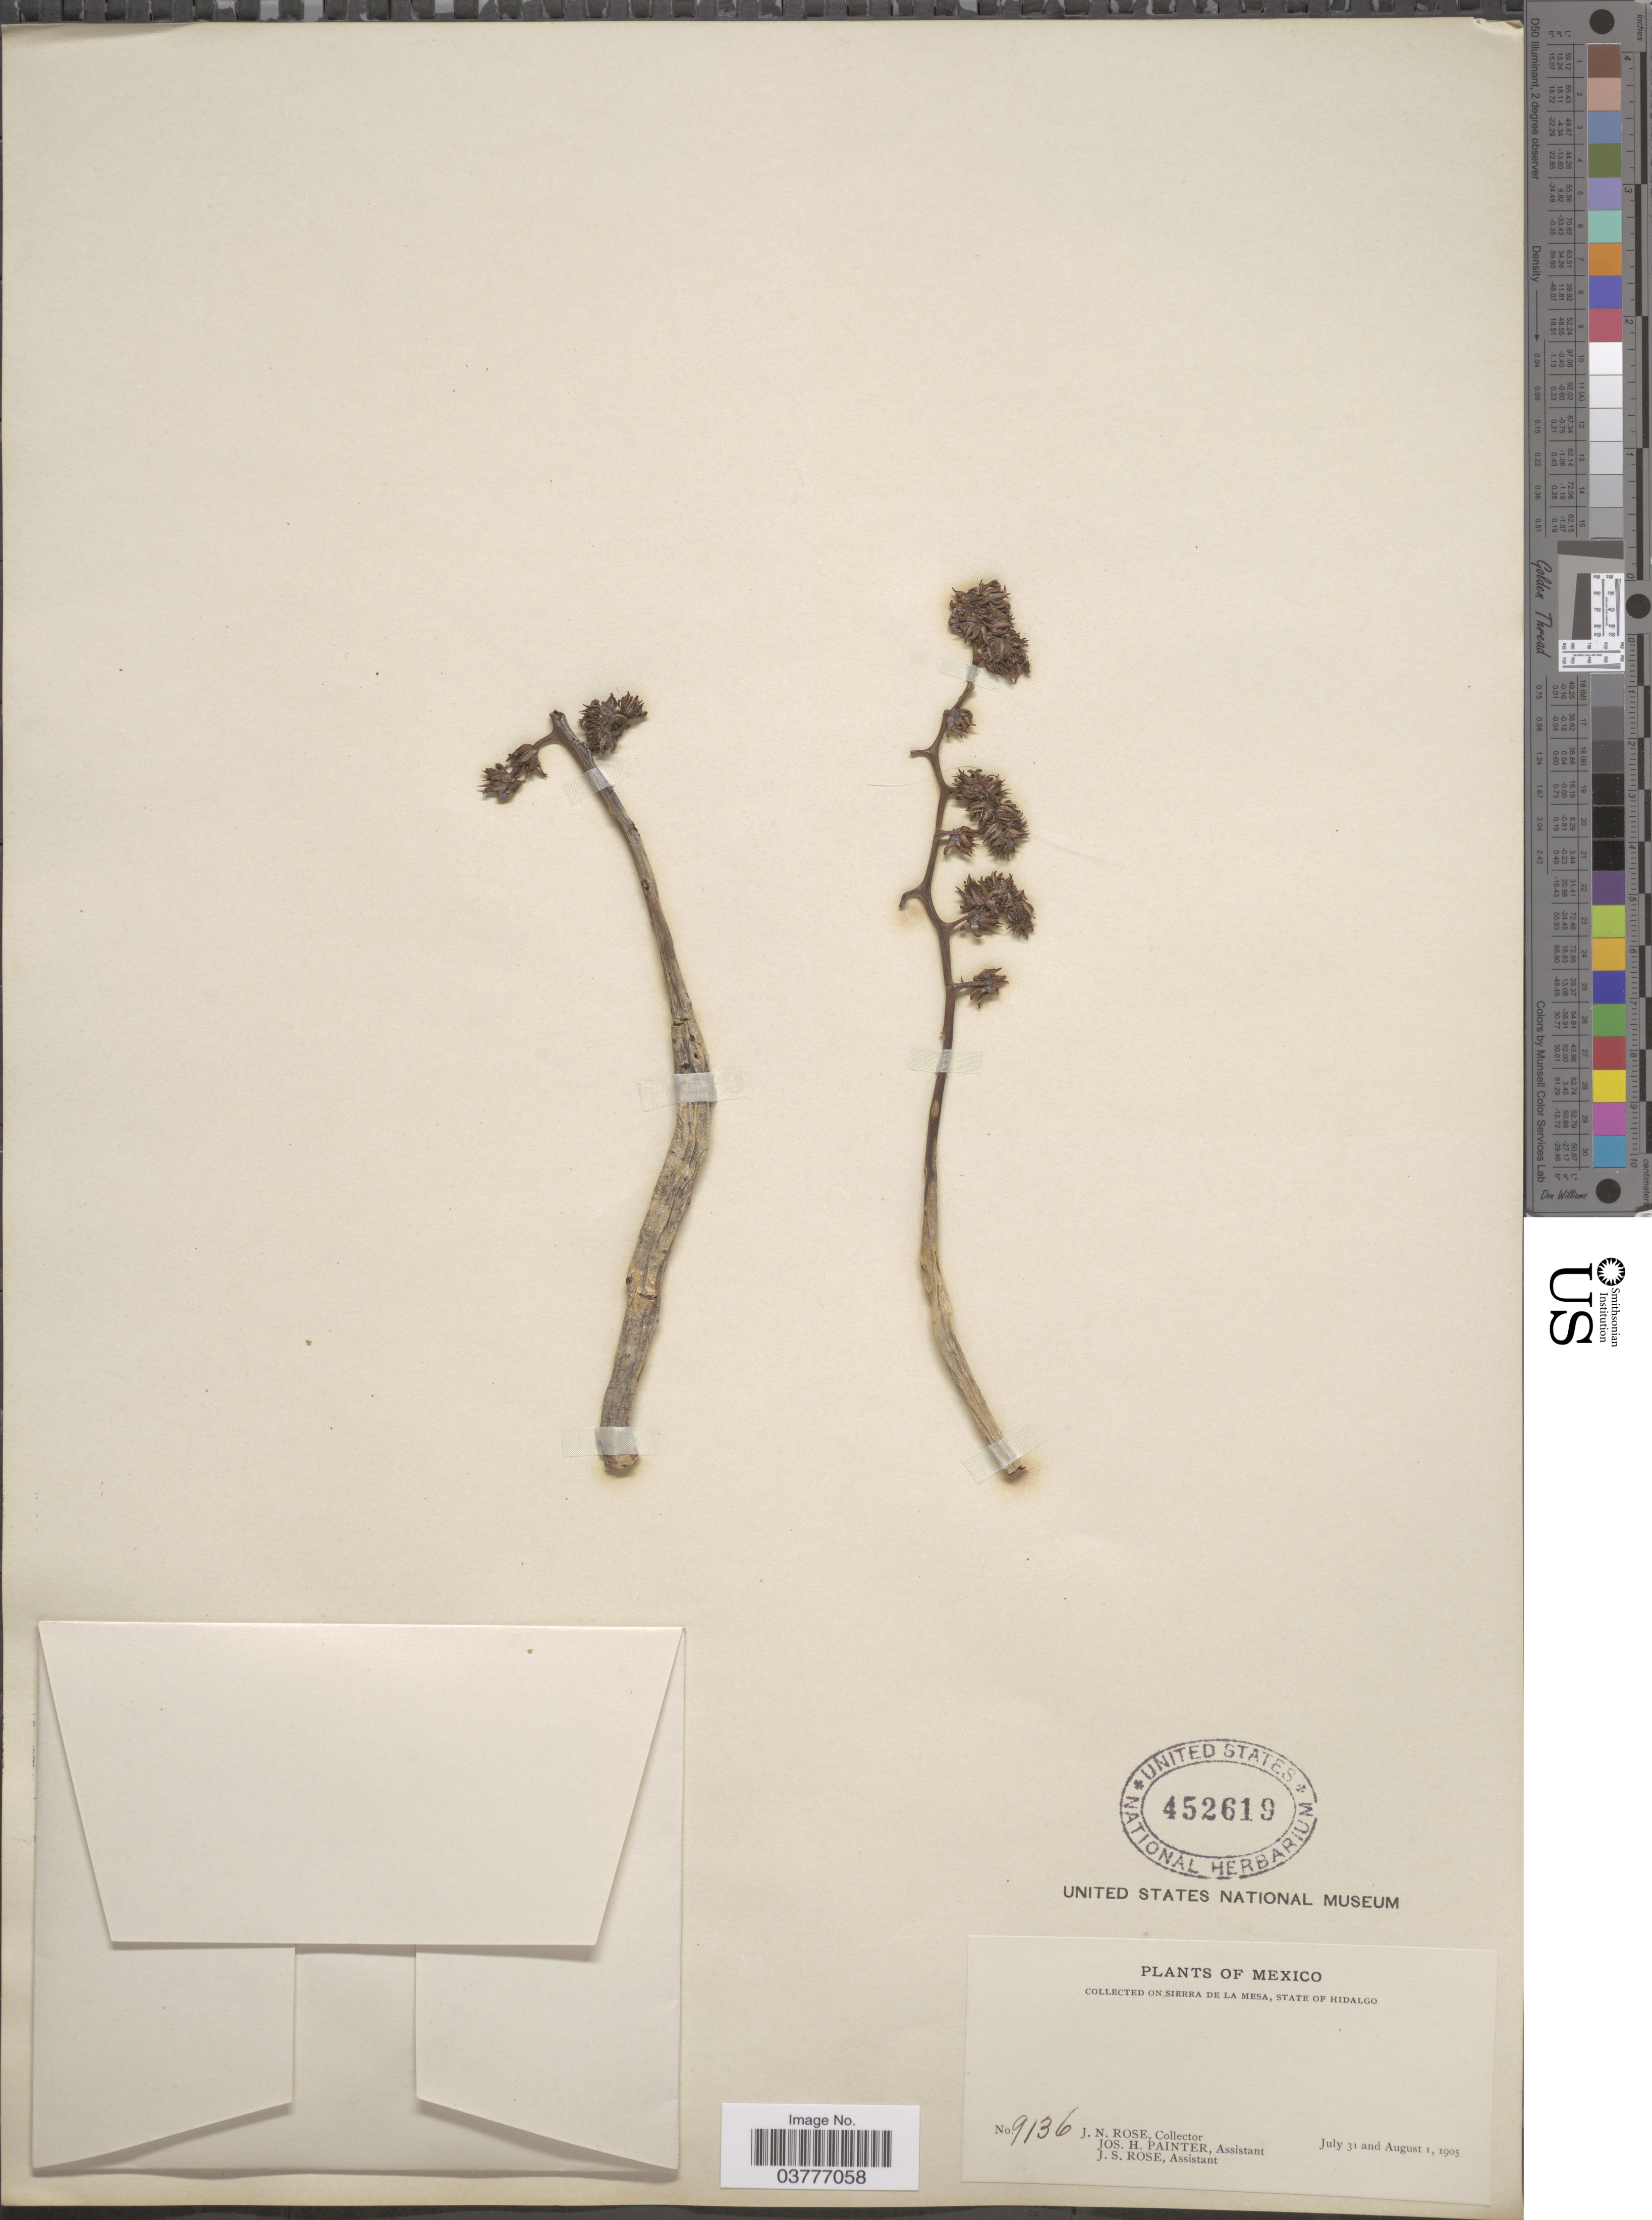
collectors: J. N. Rose, J. H. Painter & J. S. Rose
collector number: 9136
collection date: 1905-07-31/1905-08-01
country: Mexico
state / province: Hidalgo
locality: Sierra De La Mesa.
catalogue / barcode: US 452619